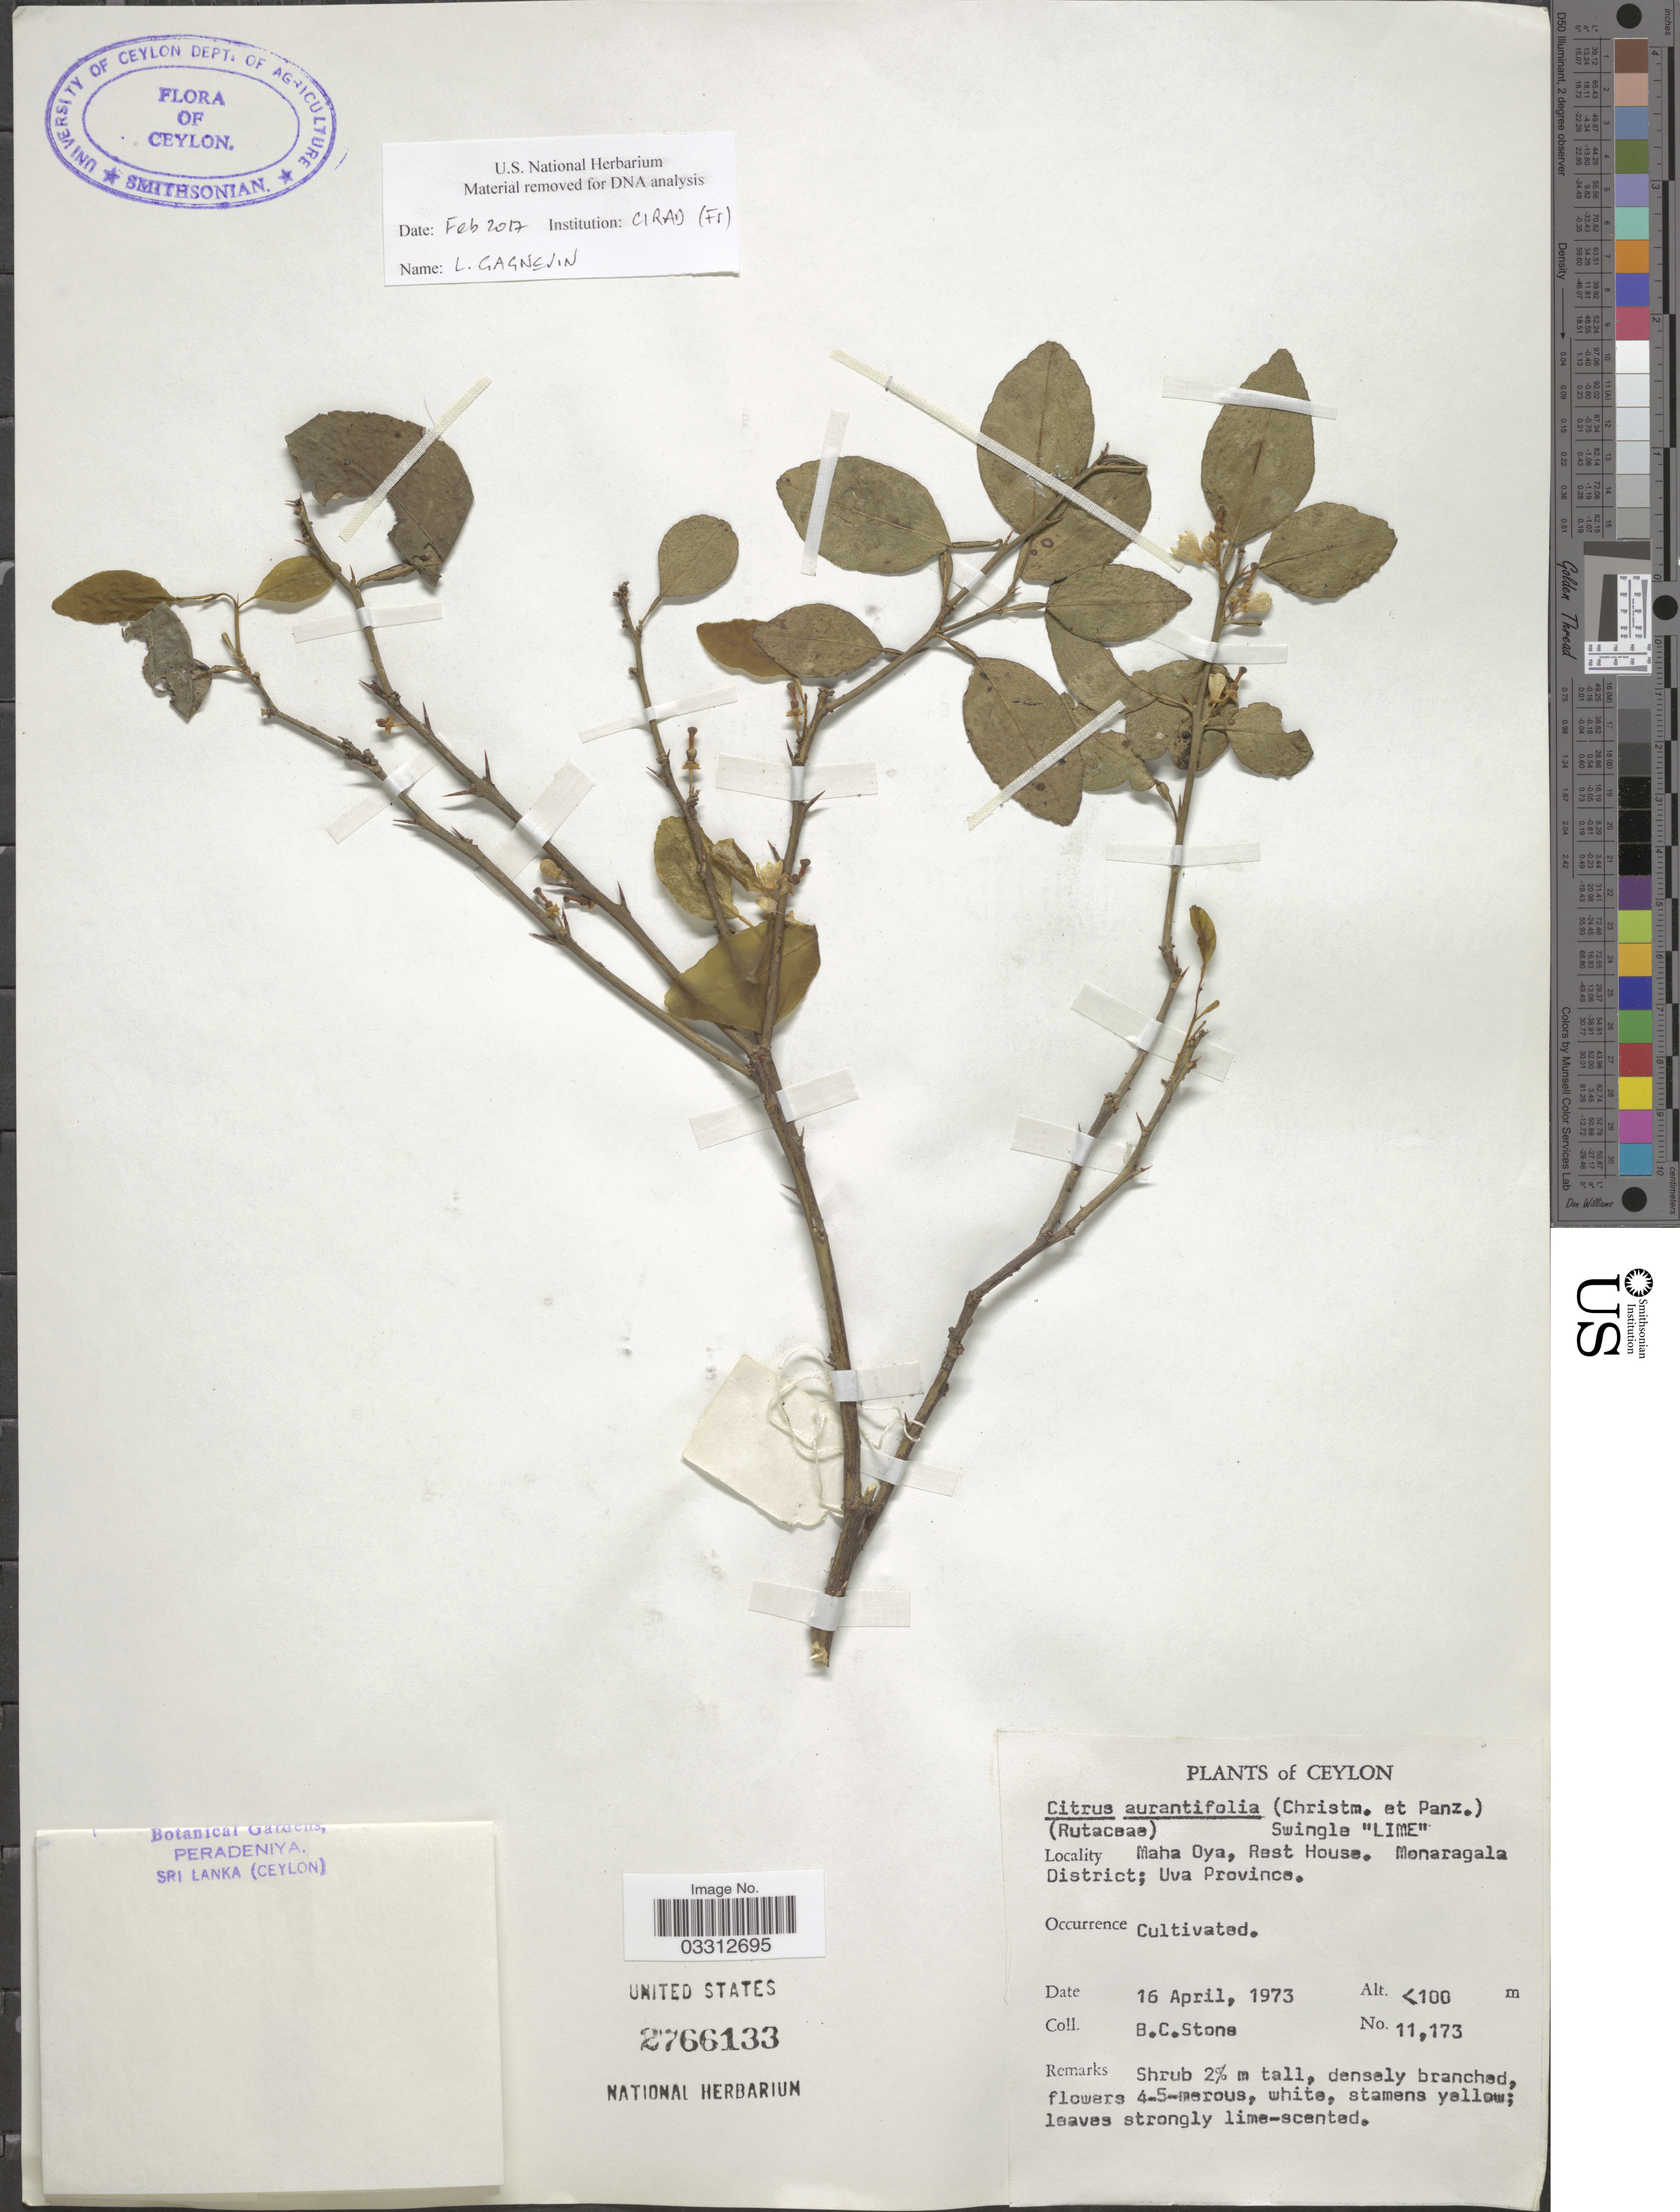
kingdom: Plantae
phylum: Tracheophyta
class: Magnoliopsida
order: Sapindales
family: Rutaceae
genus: Citrus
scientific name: Citrus x aurantifolia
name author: (Christm.) Swingle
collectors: B. C. Stone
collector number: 11173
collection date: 1973-04-16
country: Sri Lanka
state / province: Uva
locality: Ceylon, Maha Oya, Rest House. Monaragala District.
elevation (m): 100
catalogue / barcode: US 2766133